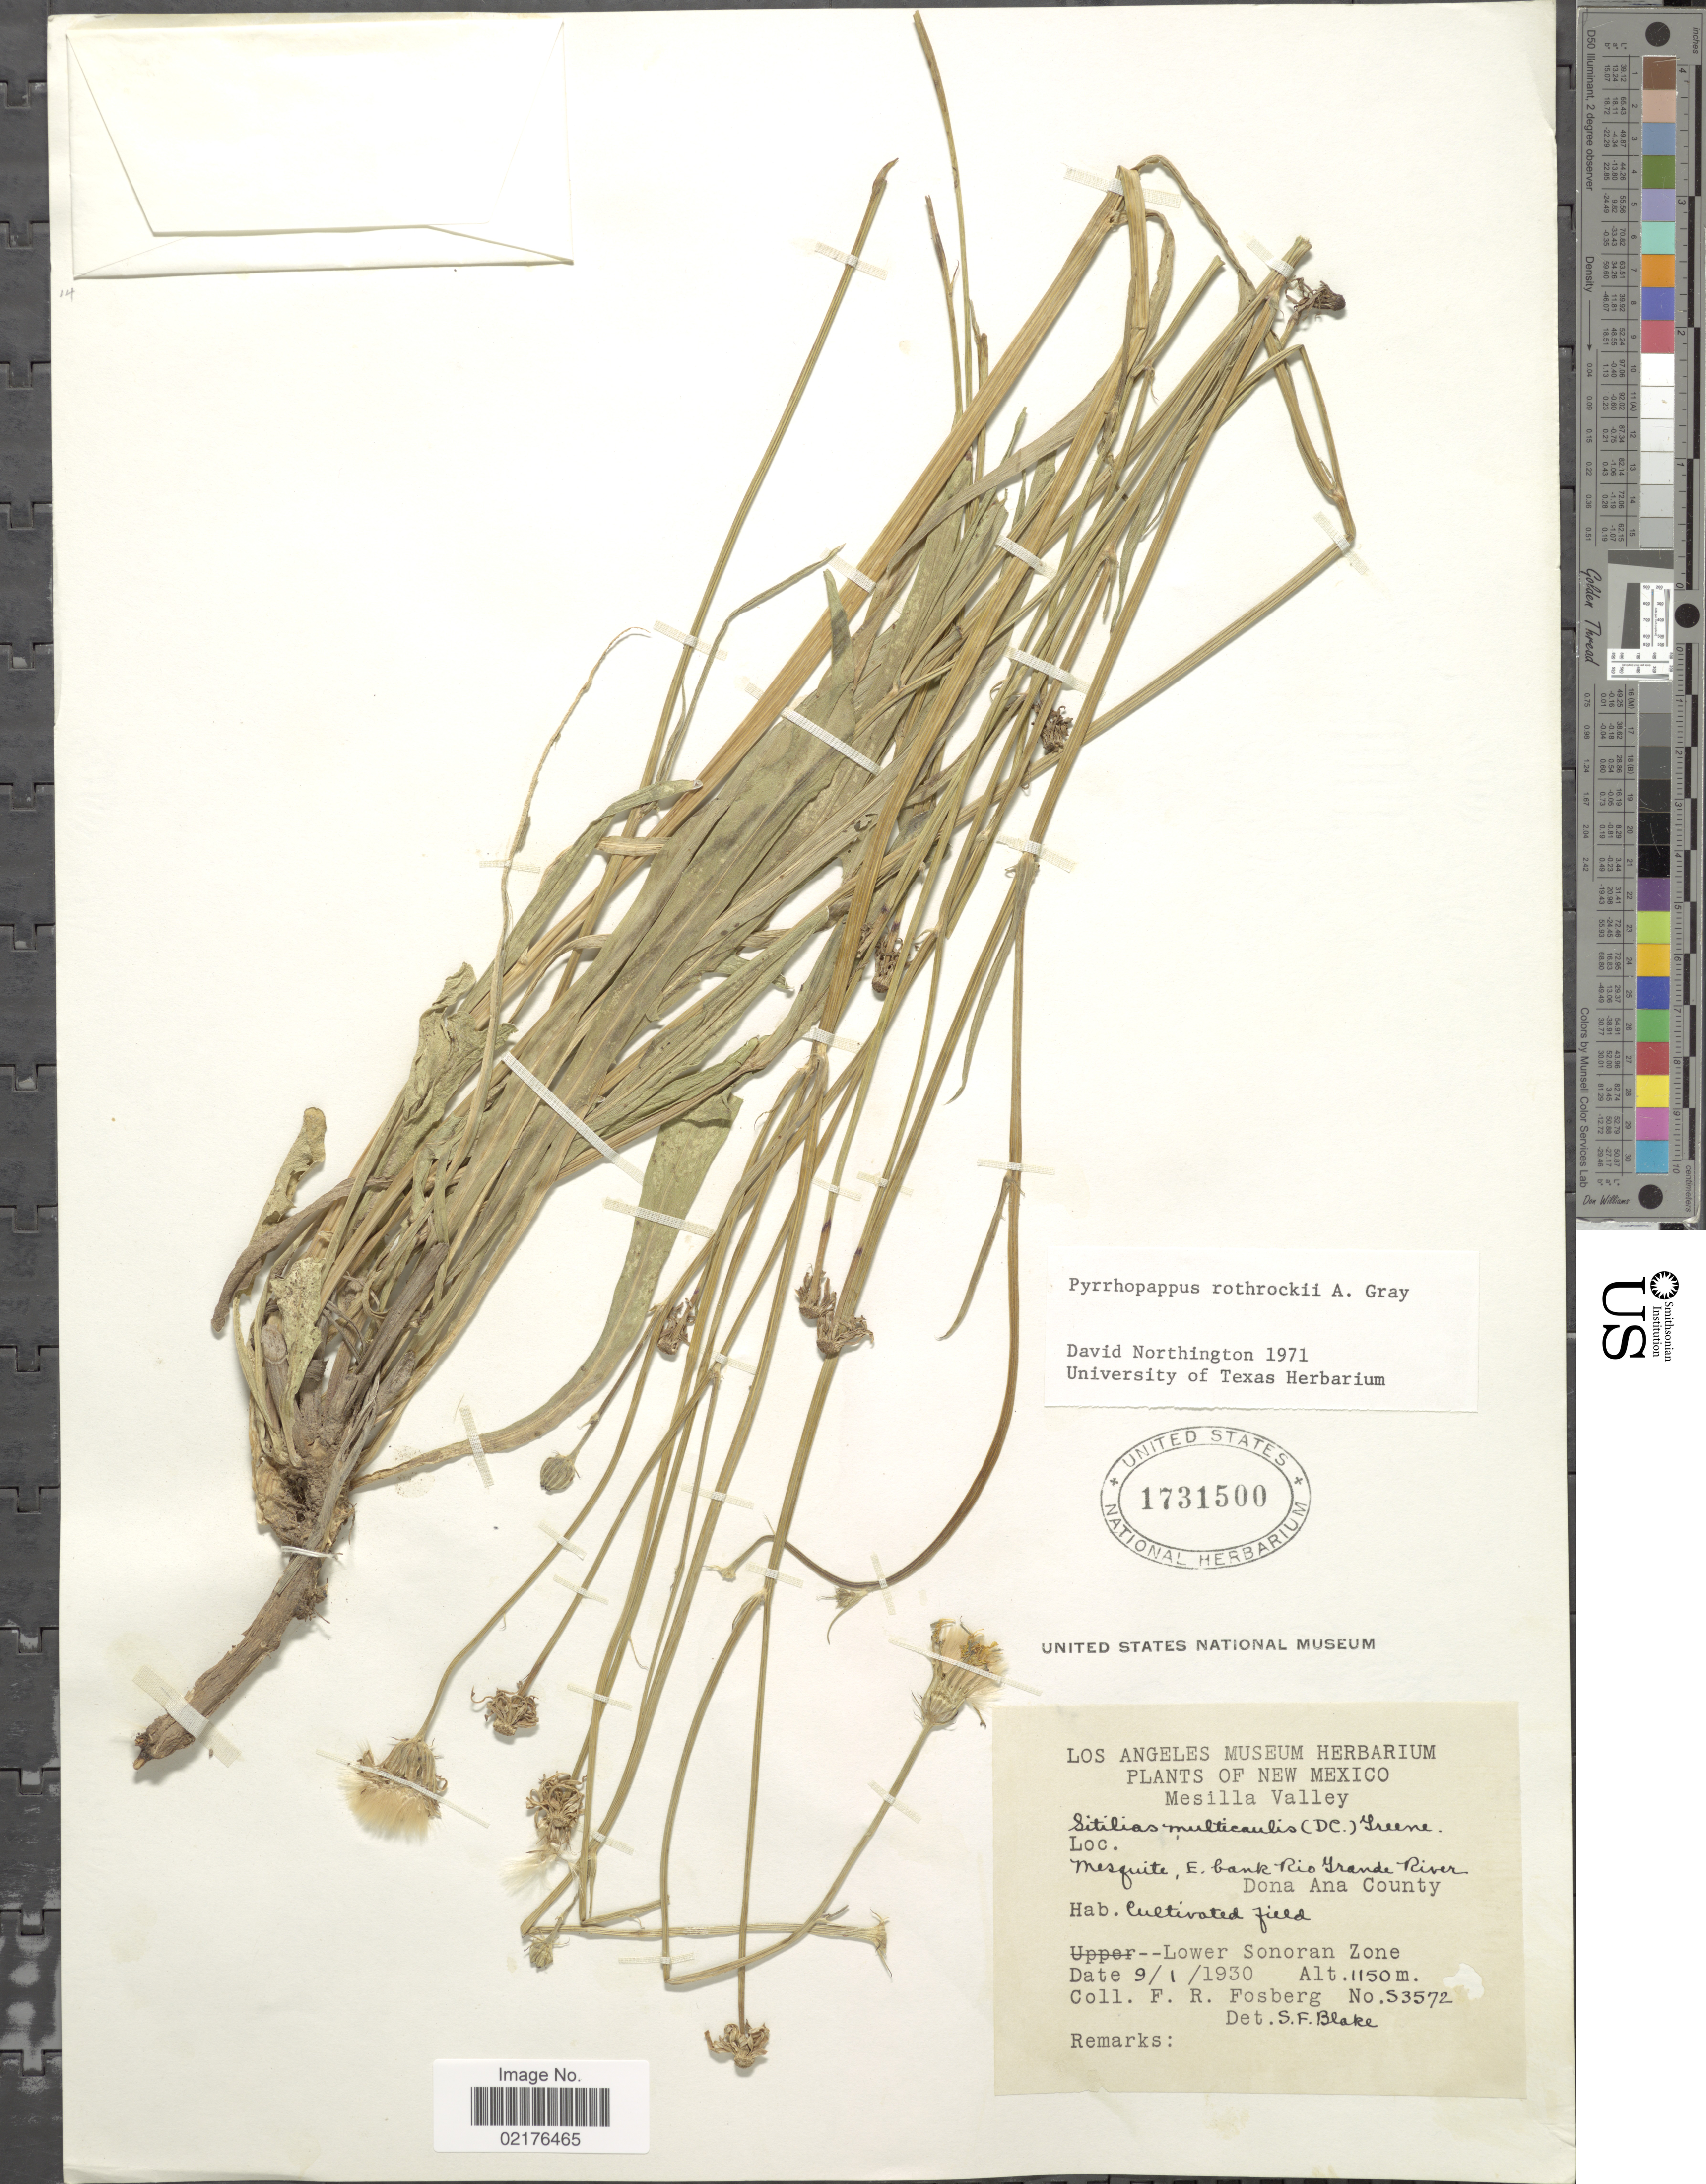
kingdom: Plantae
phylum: Tracheophyta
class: Magnoliopsida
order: Asterales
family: Asteraceae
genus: Pyrrhopappus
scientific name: Pyrrhopappus rothrockii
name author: A. Gray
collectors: F. R. Fosberg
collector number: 53572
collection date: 1930-09-01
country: United States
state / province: New Mexico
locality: Mesilla Valley, Mesquite, E. bank Rio Grande River, Dona Ana County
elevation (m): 1150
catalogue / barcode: US 1731500